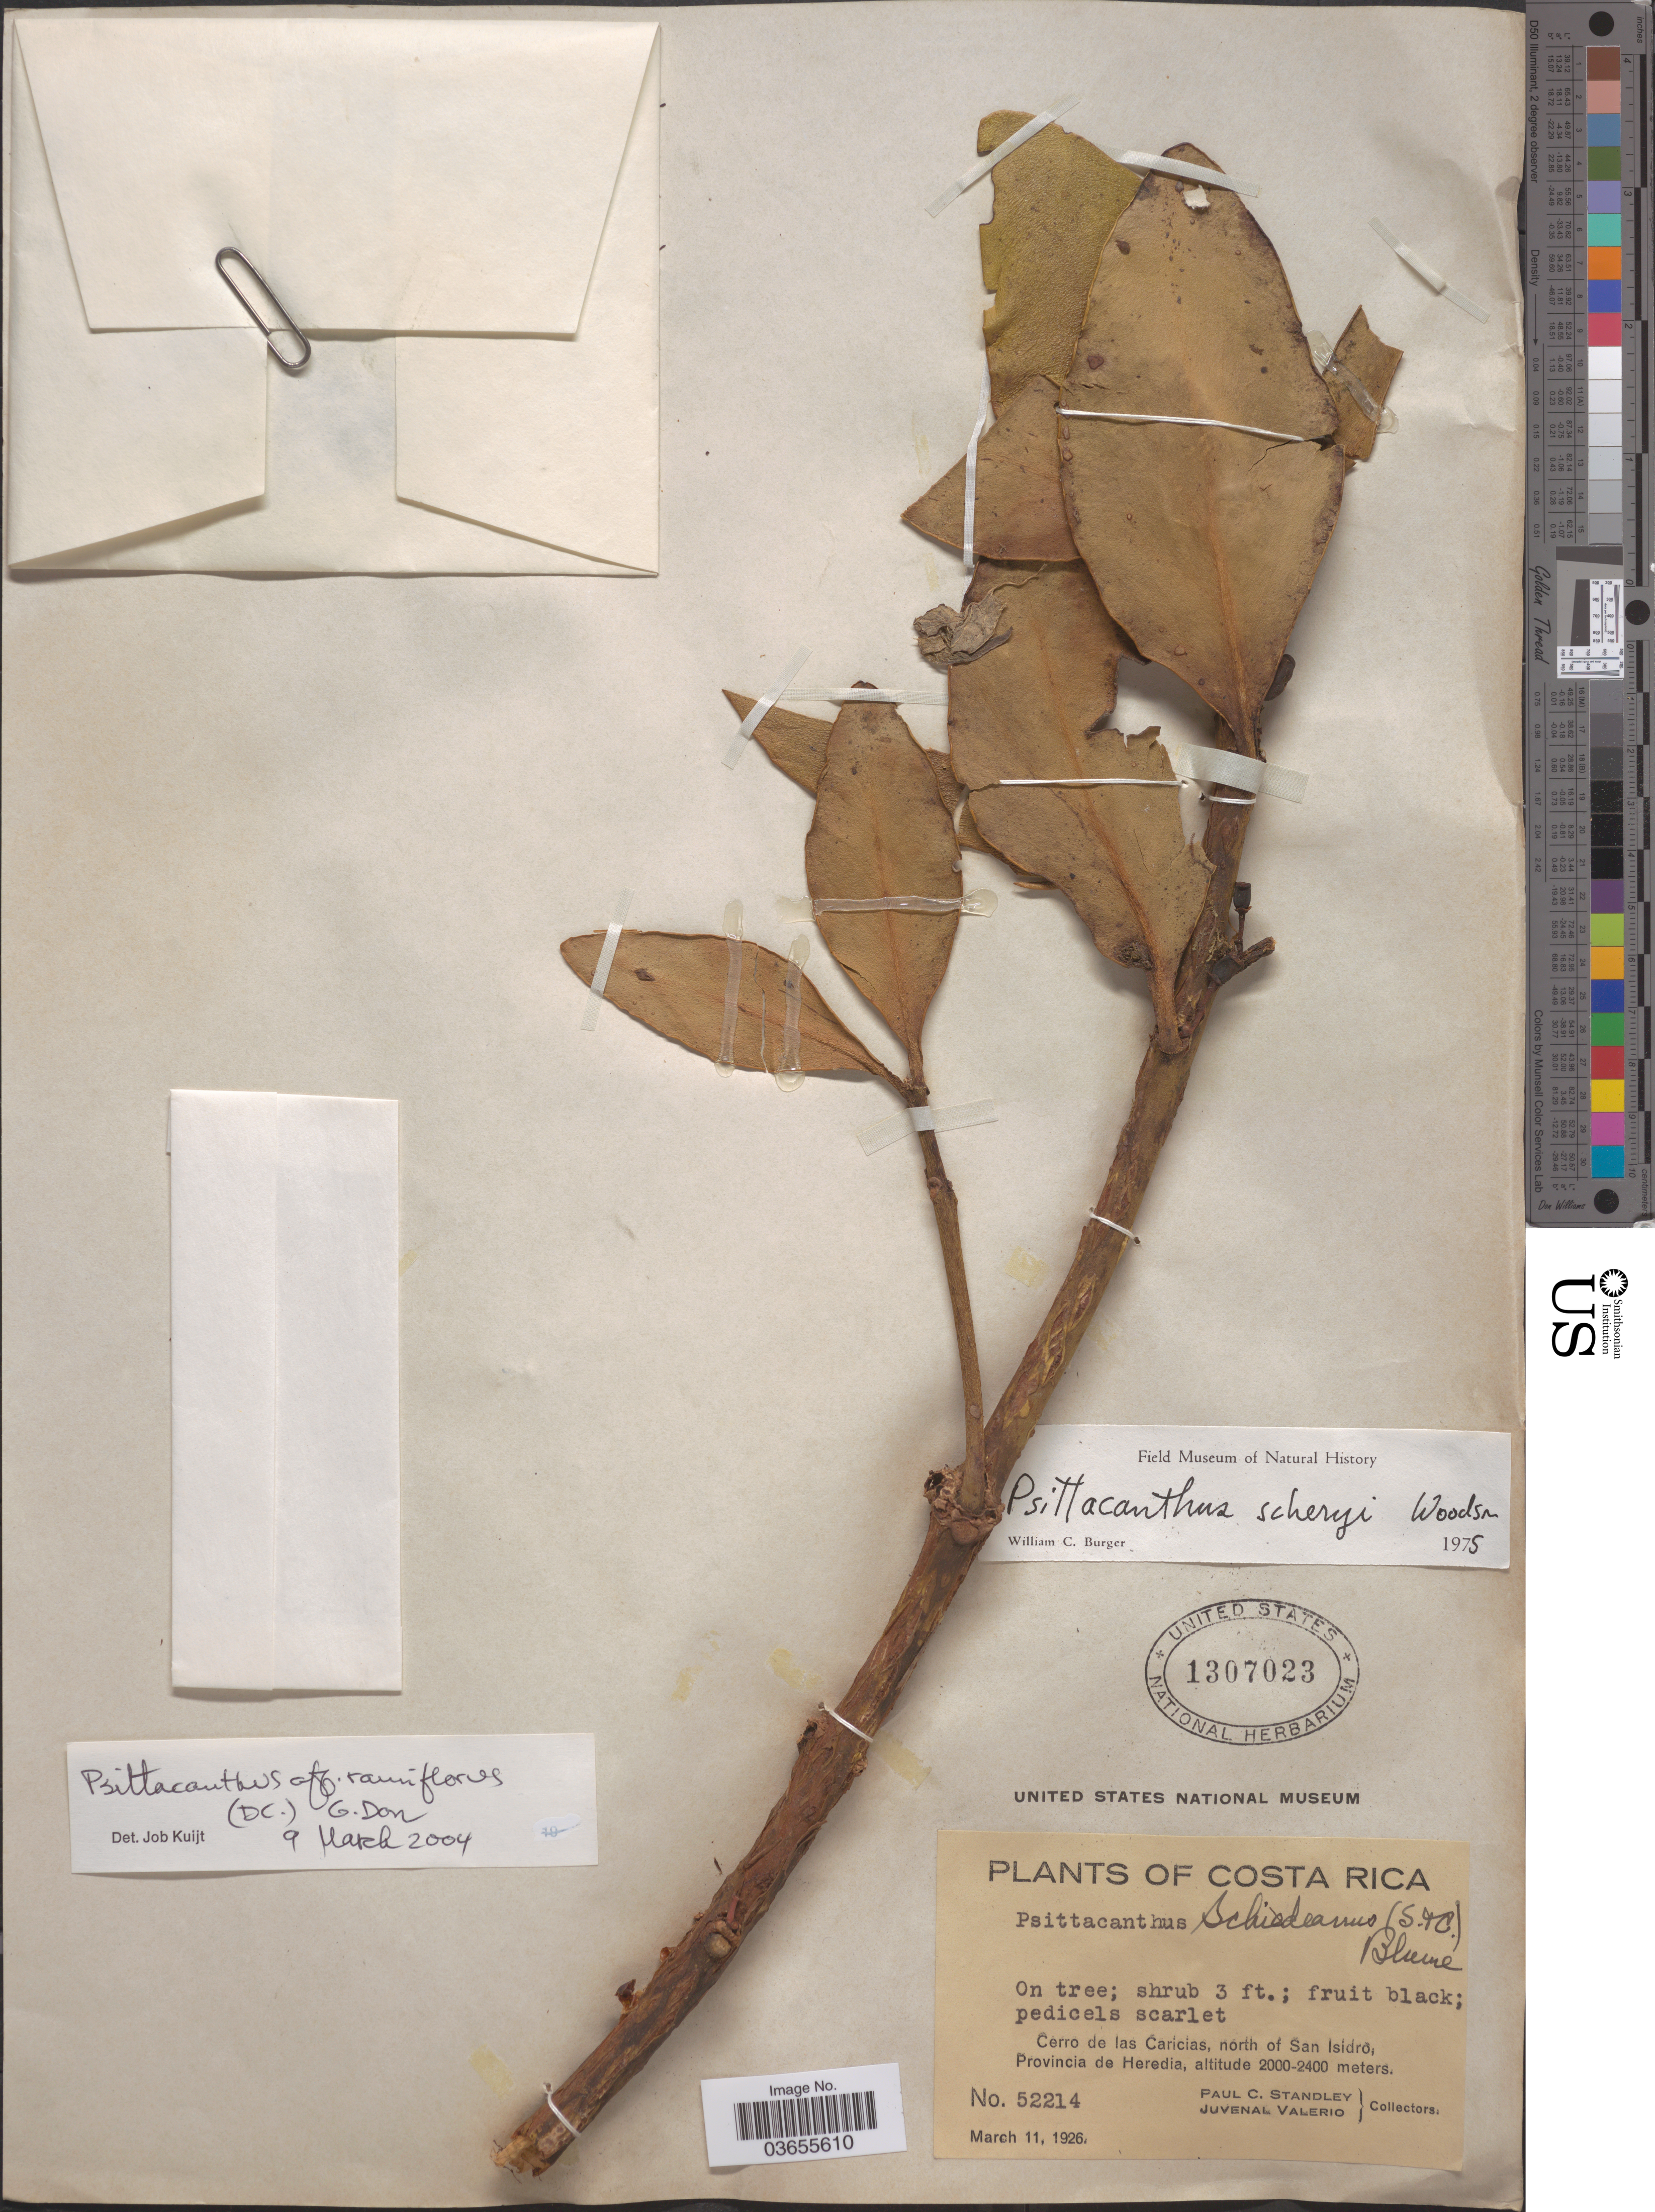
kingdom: Plantae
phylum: Tracheophyta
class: Magnoliopsida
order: Santalales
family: Loranthaceae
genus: Psittacanthus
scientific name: Psittacanthus ramiflorus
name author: (Moc. & Sessé ex DC.) G. Don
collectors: P. C. Standley & J. Valerio R.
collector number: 52214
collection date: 1926-03-11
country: Costa Rica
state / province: Heredia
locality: Cerro de las Caricias, north of San Isidro.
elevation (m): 2000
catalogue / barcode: US 1307023